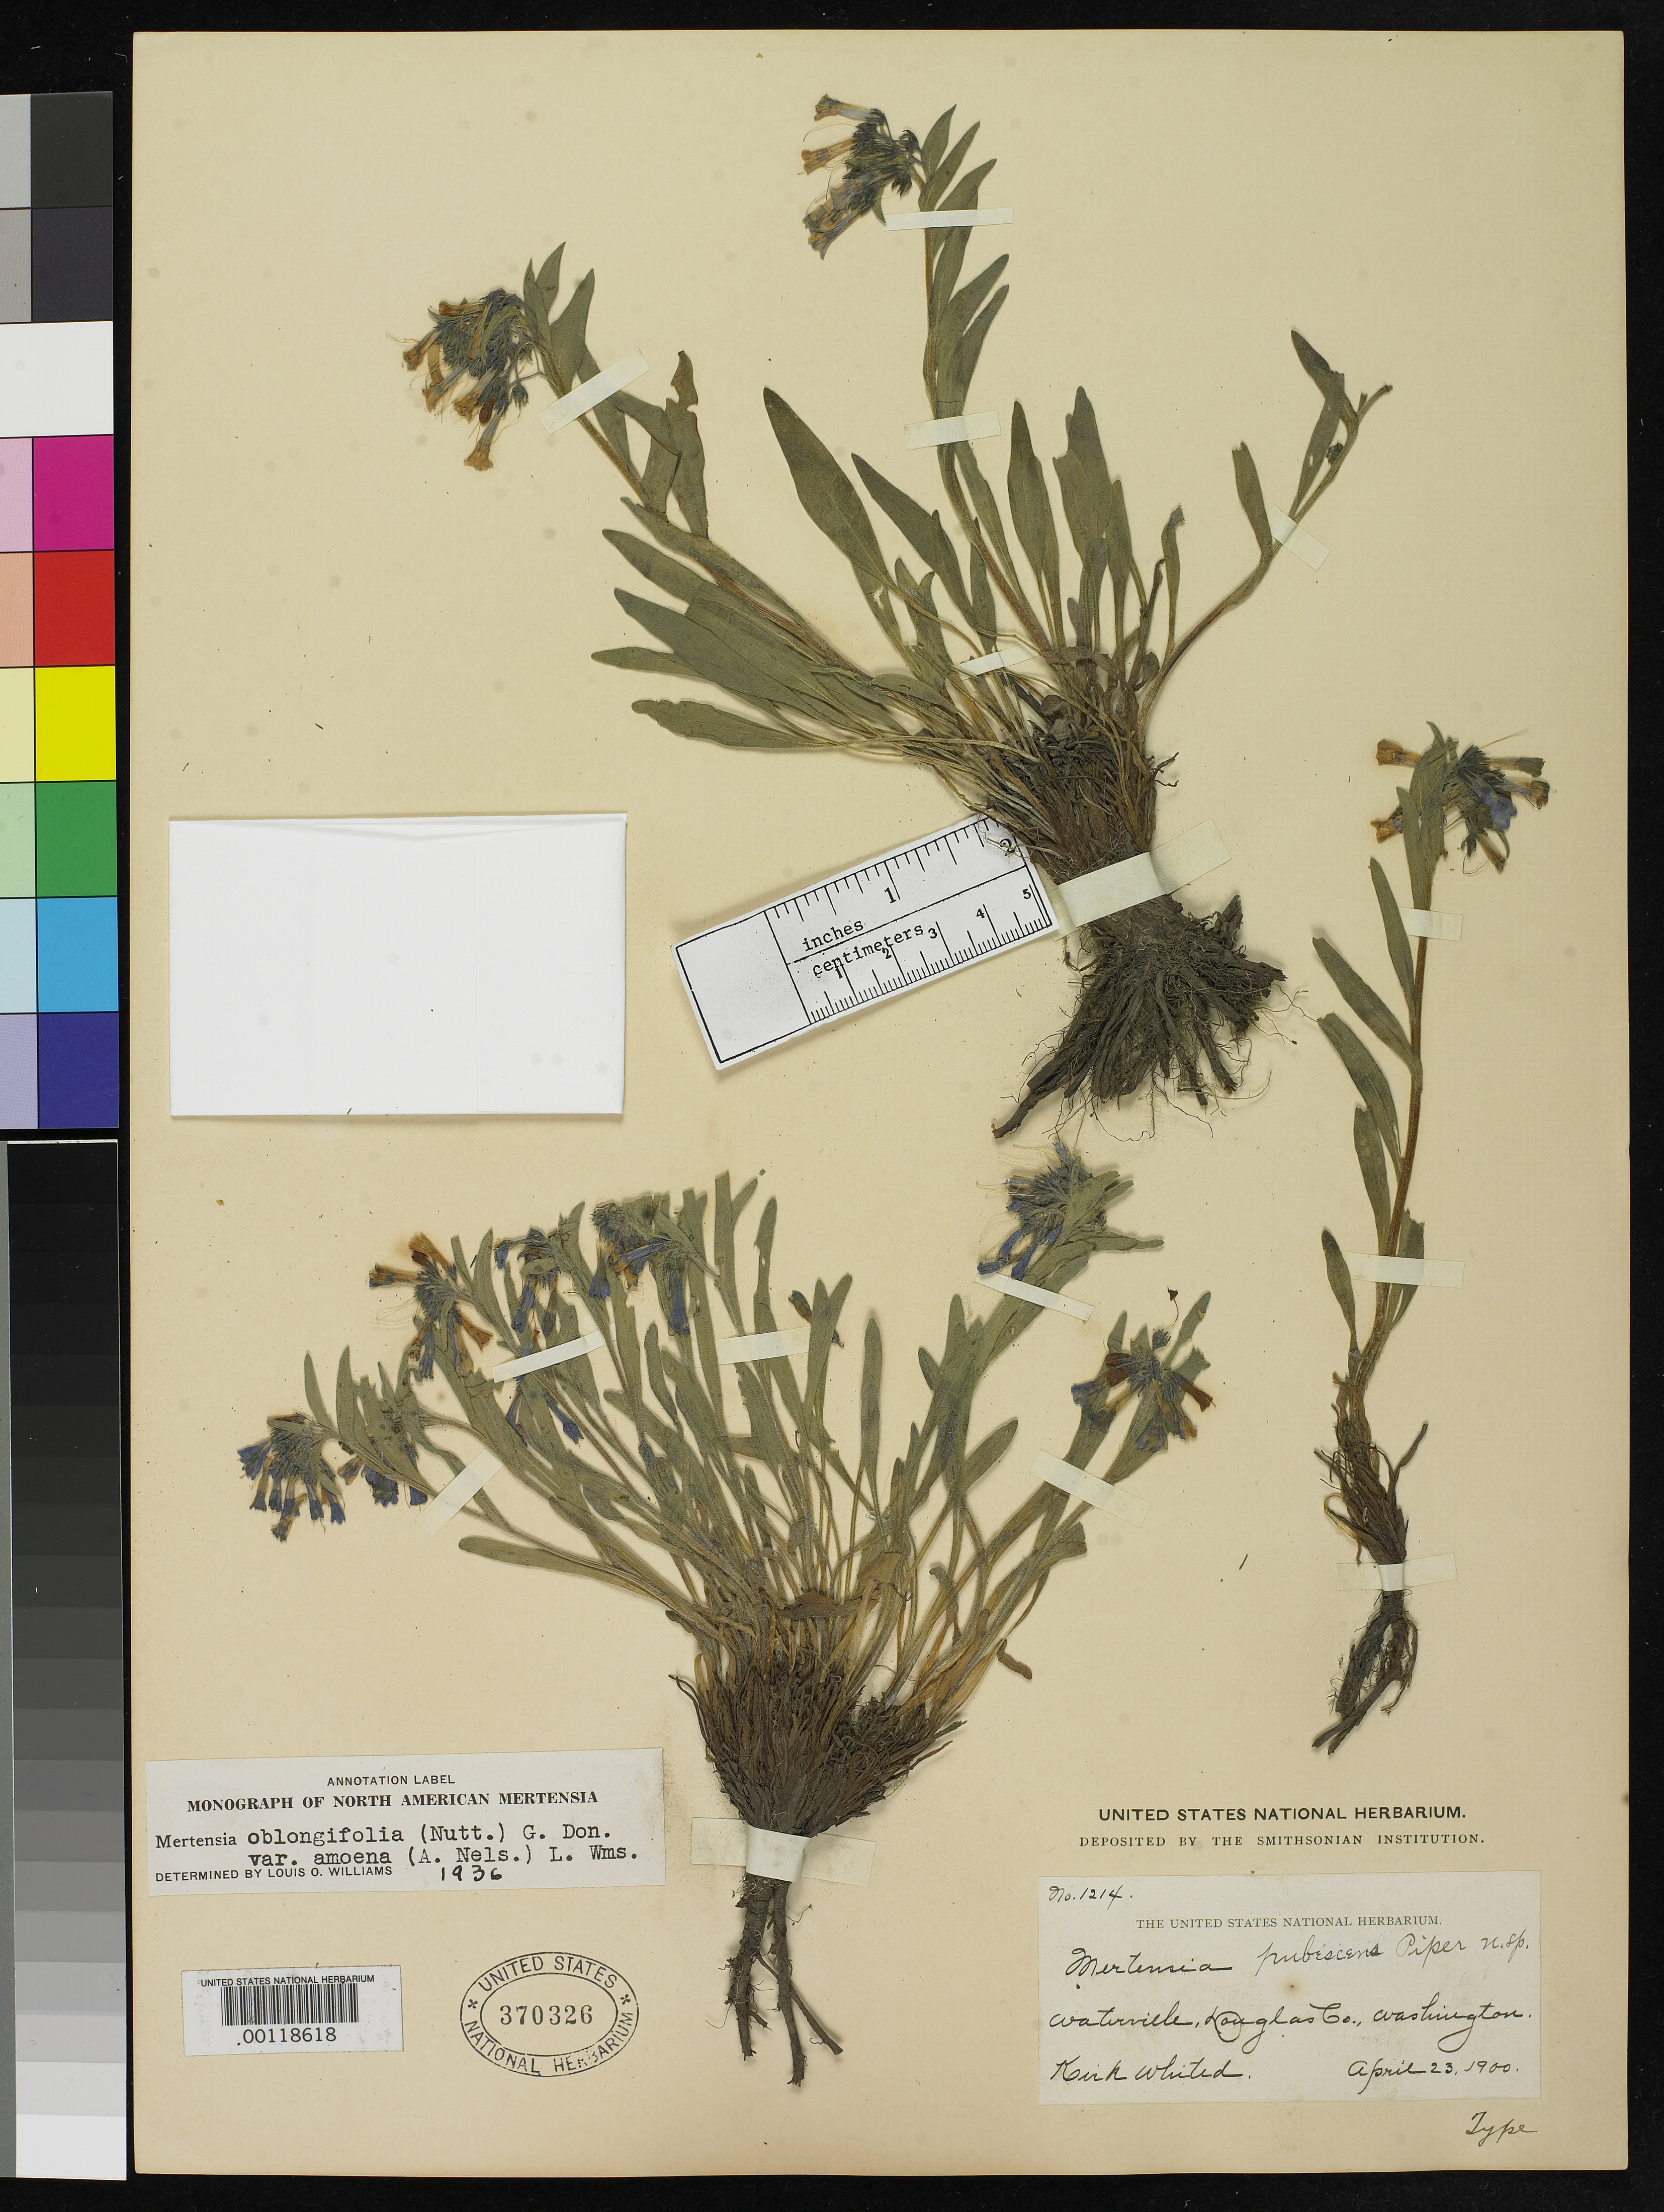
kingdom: Plantae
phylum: Tracheophyta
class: Magnoliopsida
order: Boraginales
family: Boraginaceae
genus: Mertensia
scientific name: Mertensia pubescens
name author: Piper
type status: Holotype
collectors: K. Whited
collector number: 1214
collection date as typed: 23 Apr 1900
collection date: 1900-04-23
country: United States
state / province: Washington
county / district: Douglas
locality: Near Waterville.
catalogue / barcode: US 370326